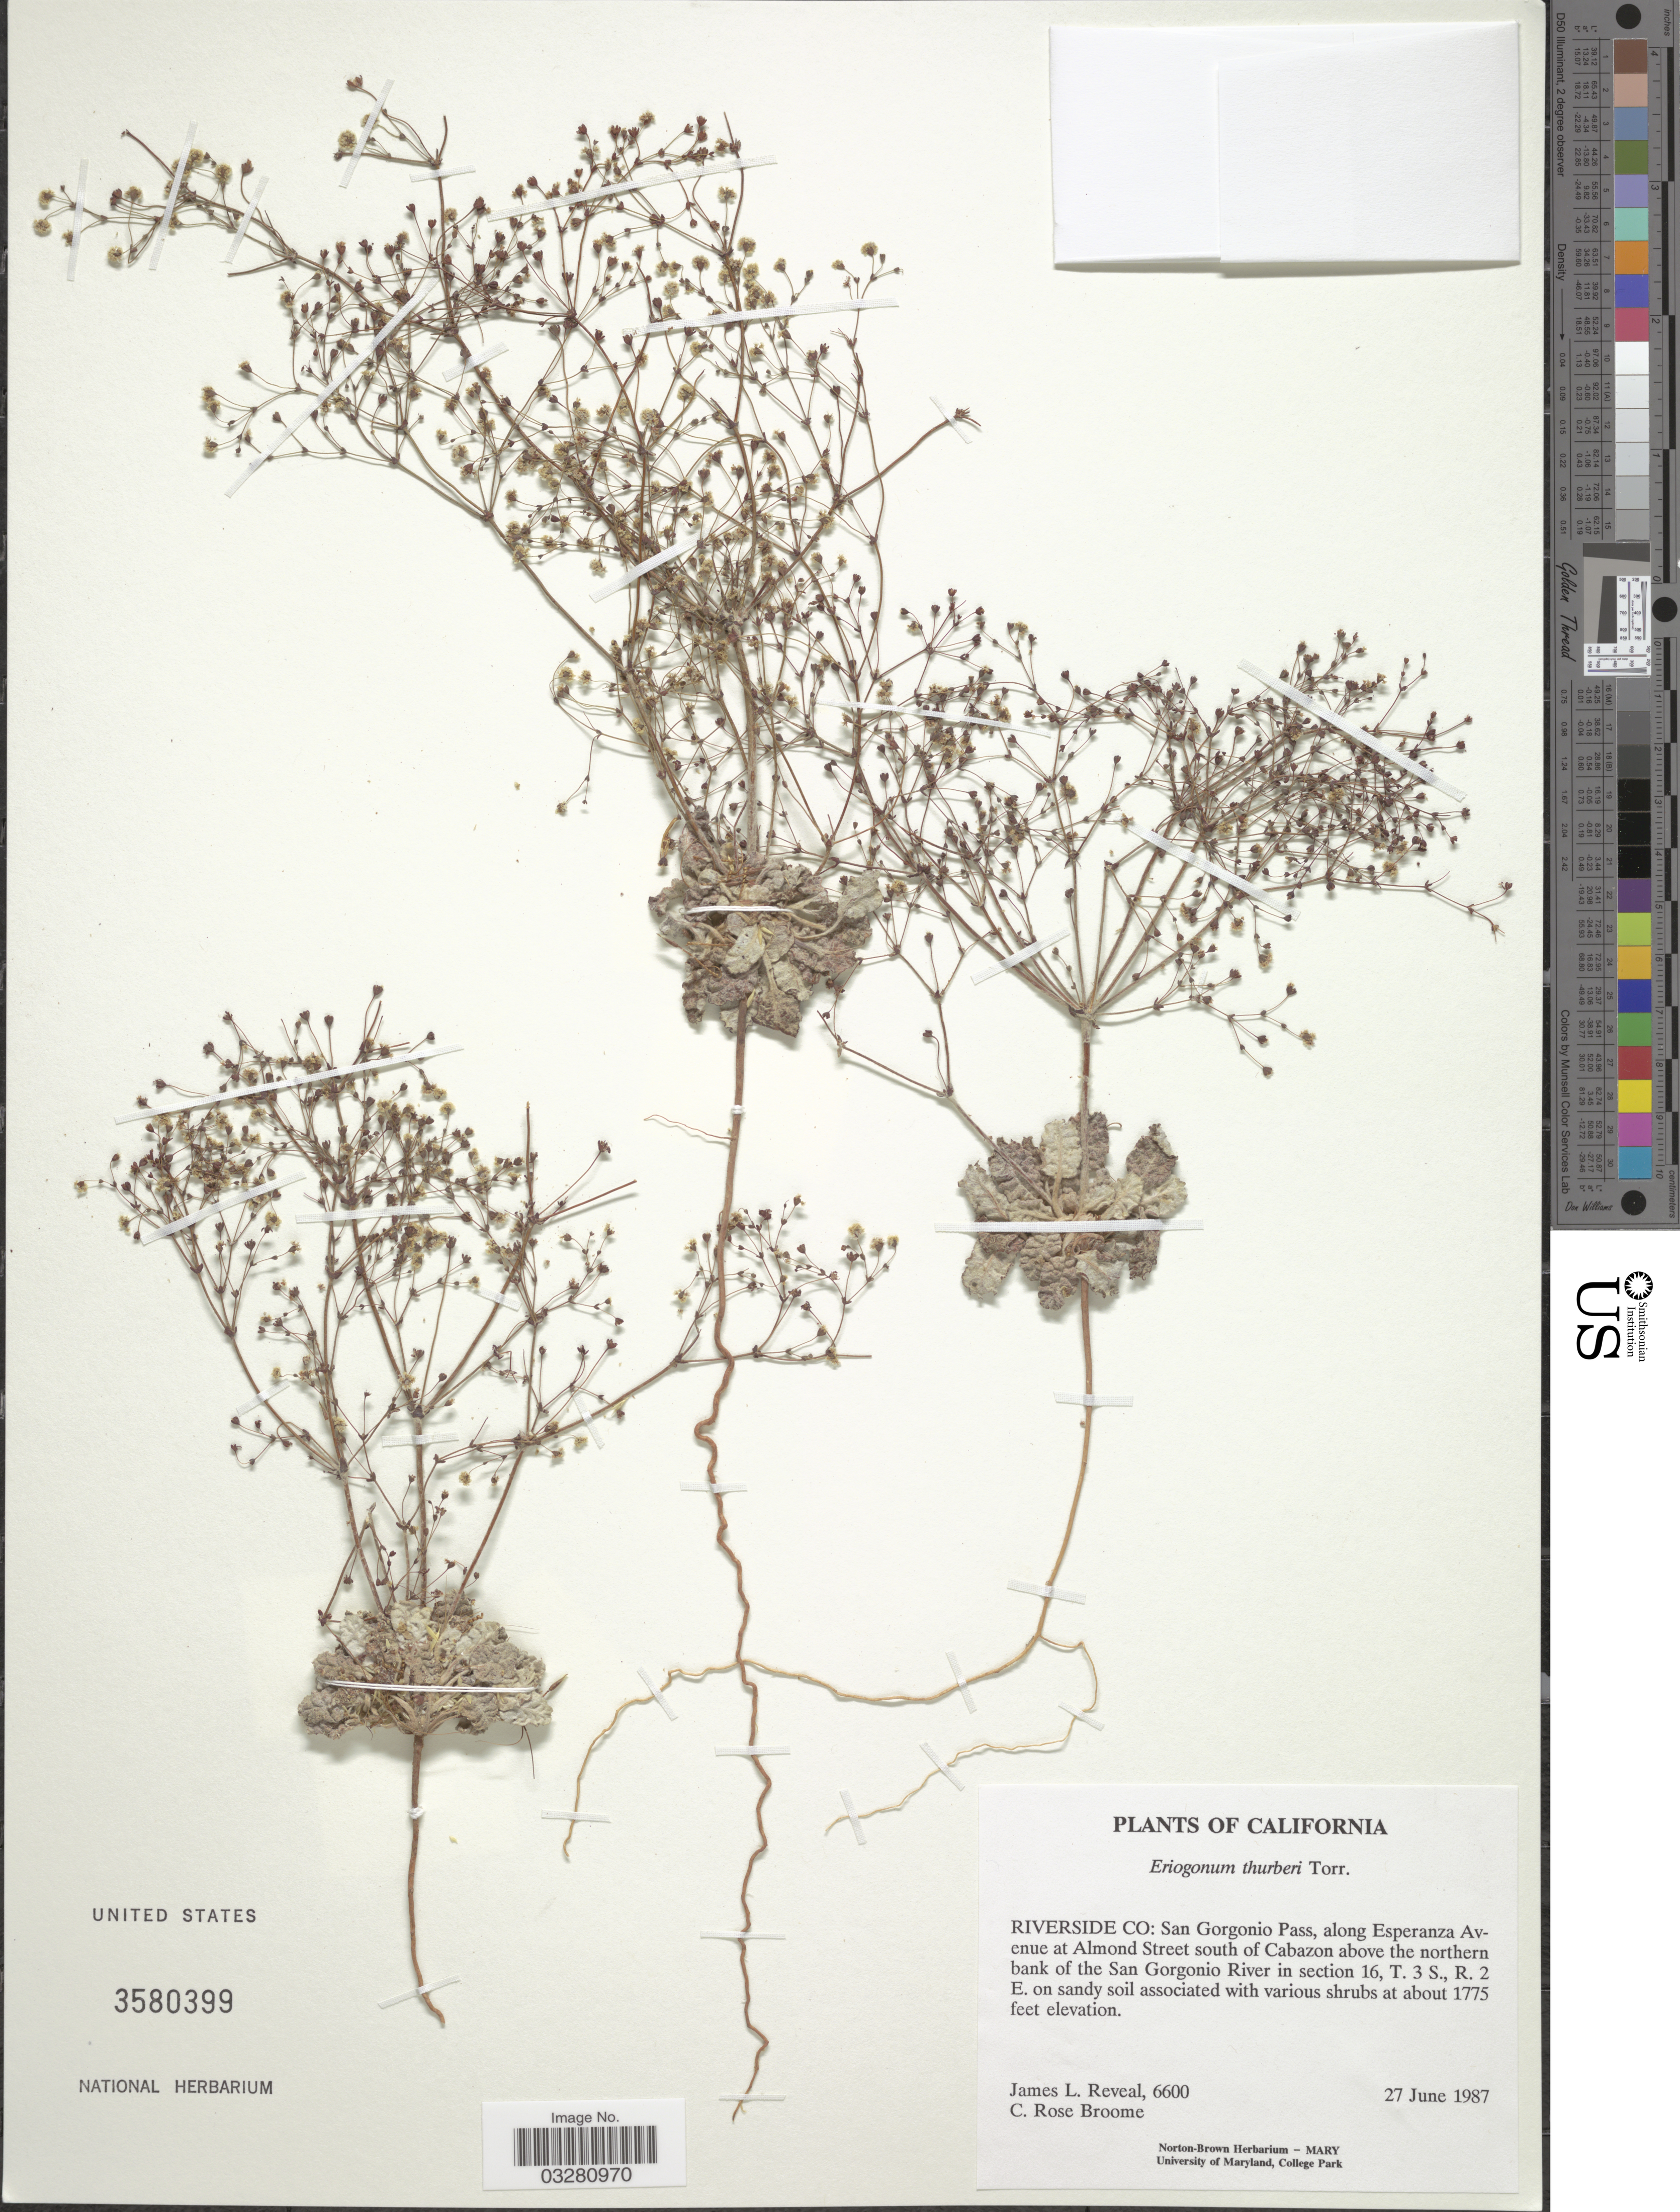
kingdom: Plantae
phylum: Tracheophyta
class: Magnoliopsida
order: Caryophyllales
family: Polygonaceae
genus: Eriogonum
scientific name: Eriogonum thurberi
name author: Torr.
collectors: J. L. Reveal & C. R. Broome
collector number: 6600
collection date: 1987-06-27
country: United States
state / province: California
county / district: Riverside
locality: Riverside Co: San Gorgonio Pass, along Esperanza Avenue at Almond Street south of Cabazon above the northern bank of the San Gorgonio River in section 16, T.3S., R.2E.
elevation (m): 541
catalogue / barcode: US 3580399